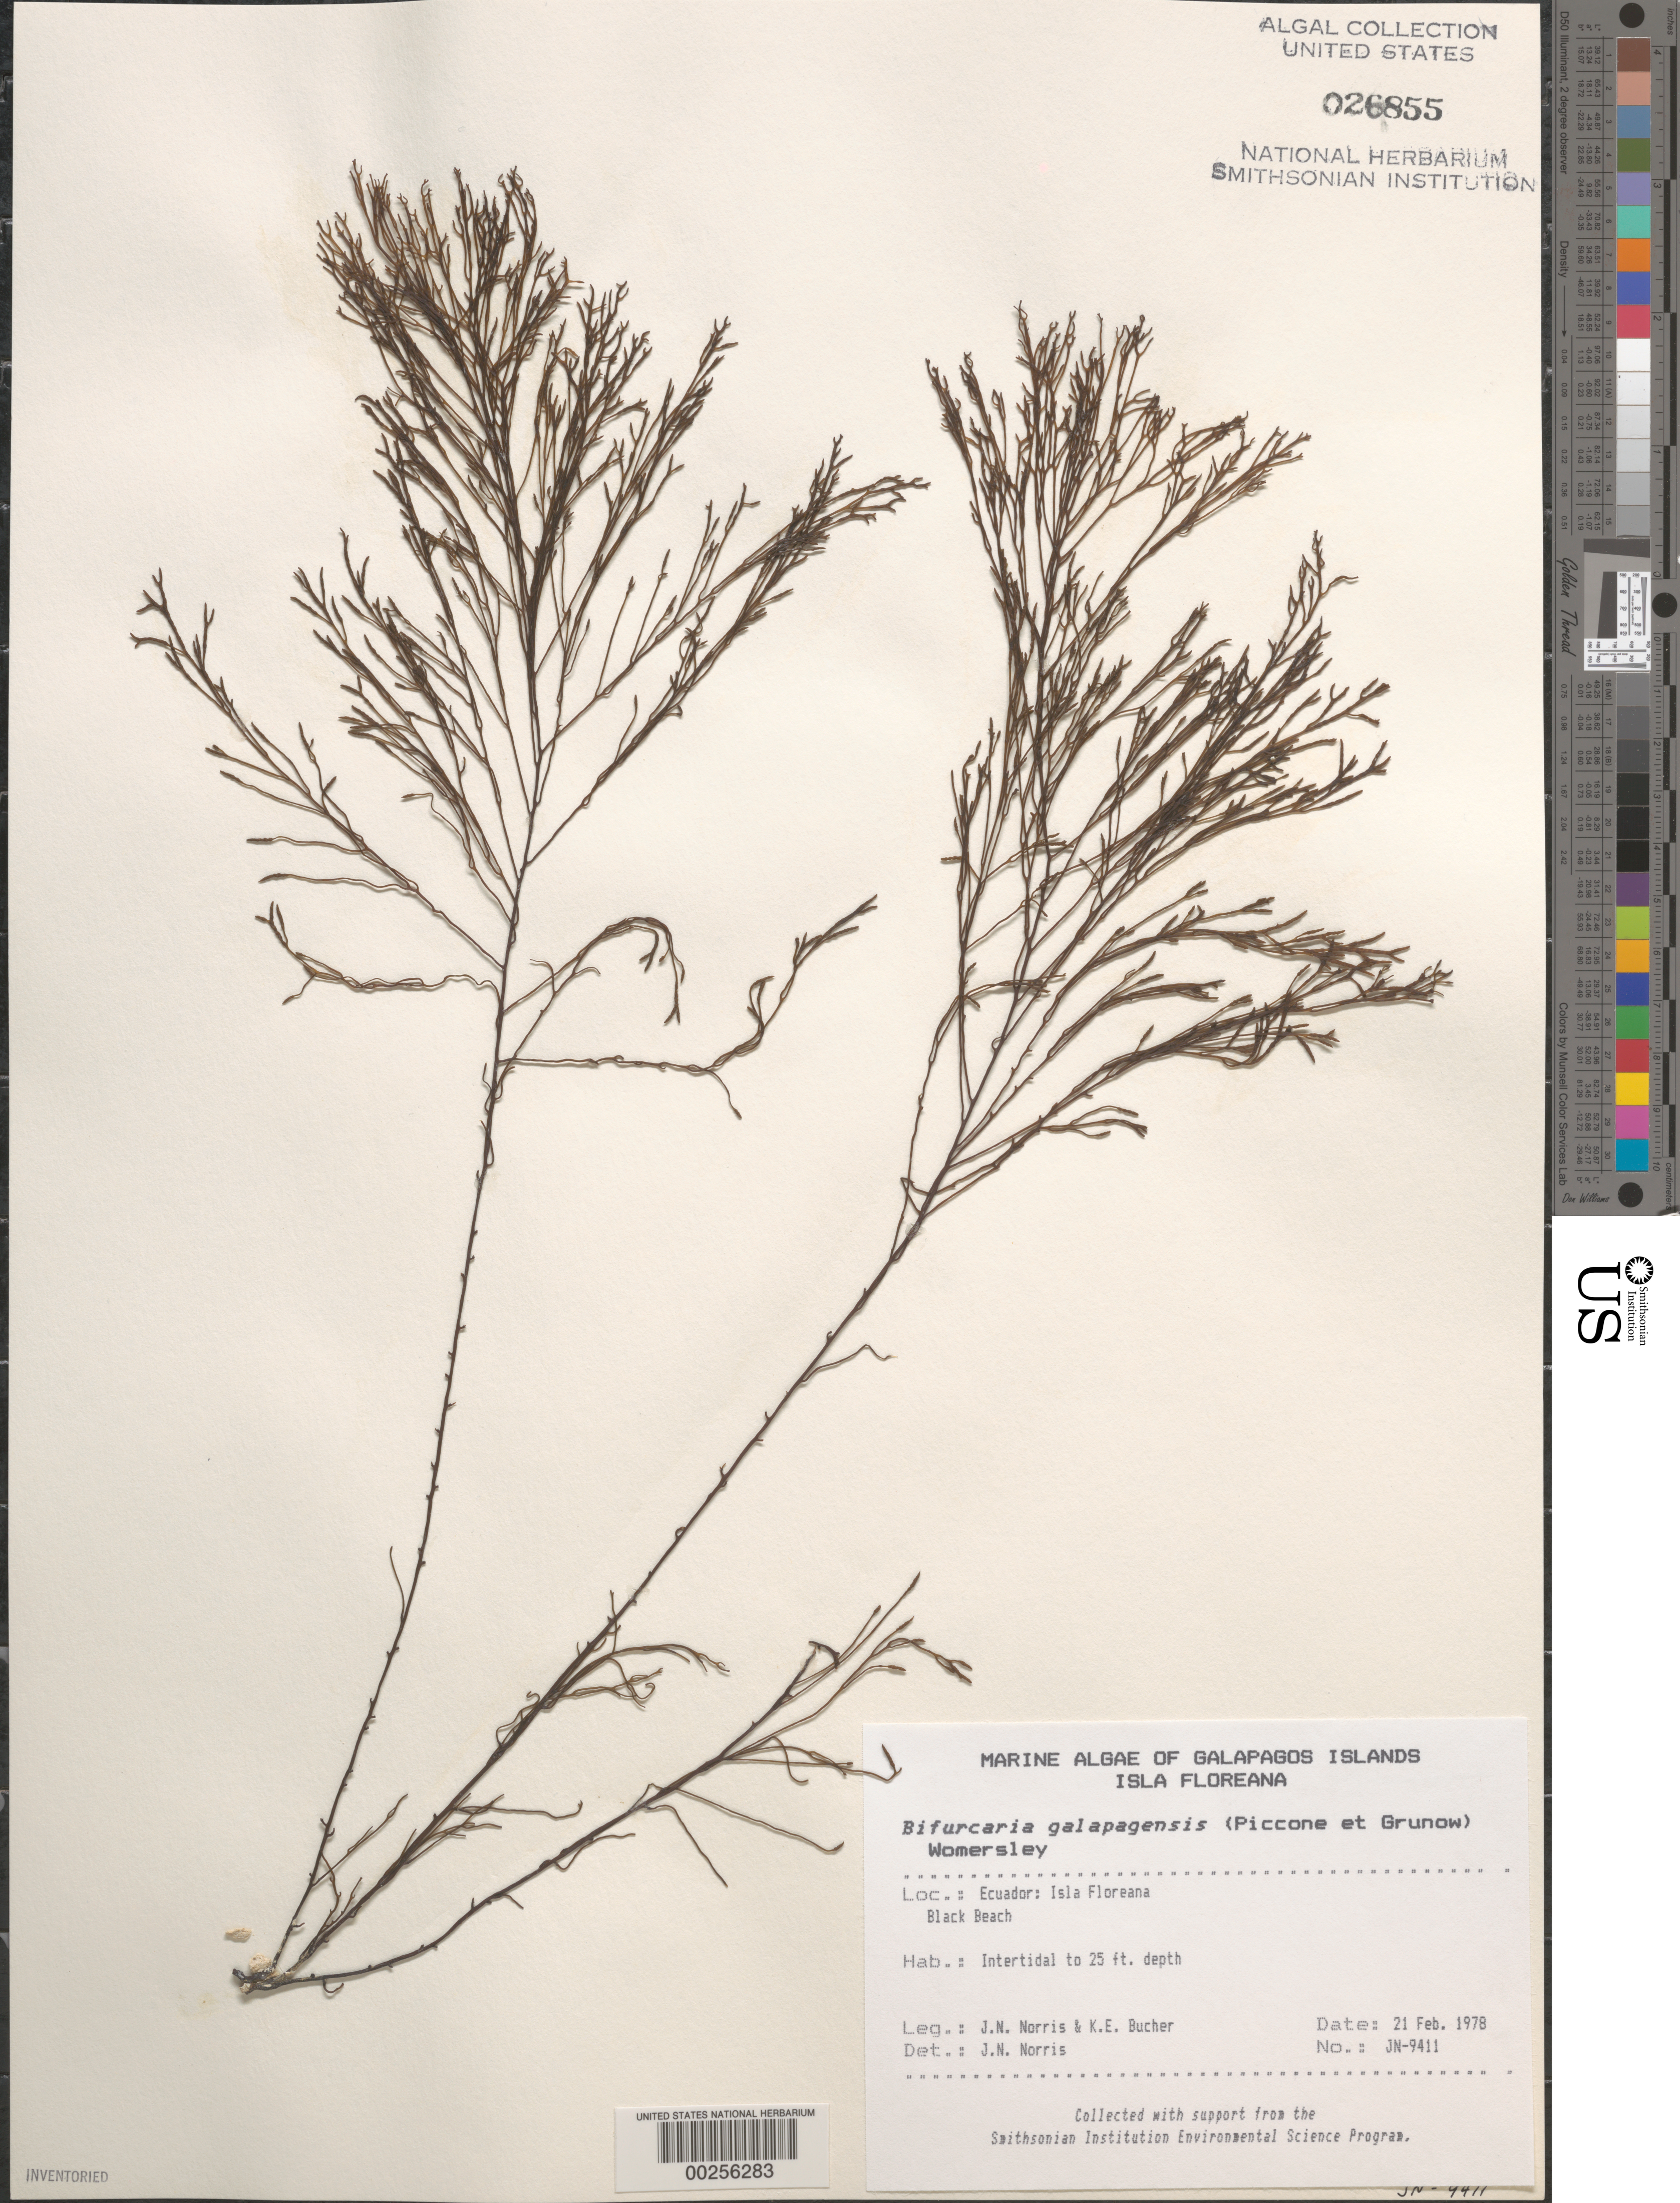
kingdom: Chromista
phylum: Ochrophyta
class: Phaeophyceae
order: Fucales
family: Sargassaceae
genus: Bifurcaria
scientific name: Bifurcaria galapagensis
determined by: Norris, James N.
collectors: J. N. Norris & K. E. Bucher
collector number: JN-9411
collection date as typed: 21 Feb 1978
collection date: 1978-02-21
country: Ecuador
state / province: Colón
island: Floreana [Charles, Santa Maria]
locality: Black Beach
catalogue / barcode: US 26855